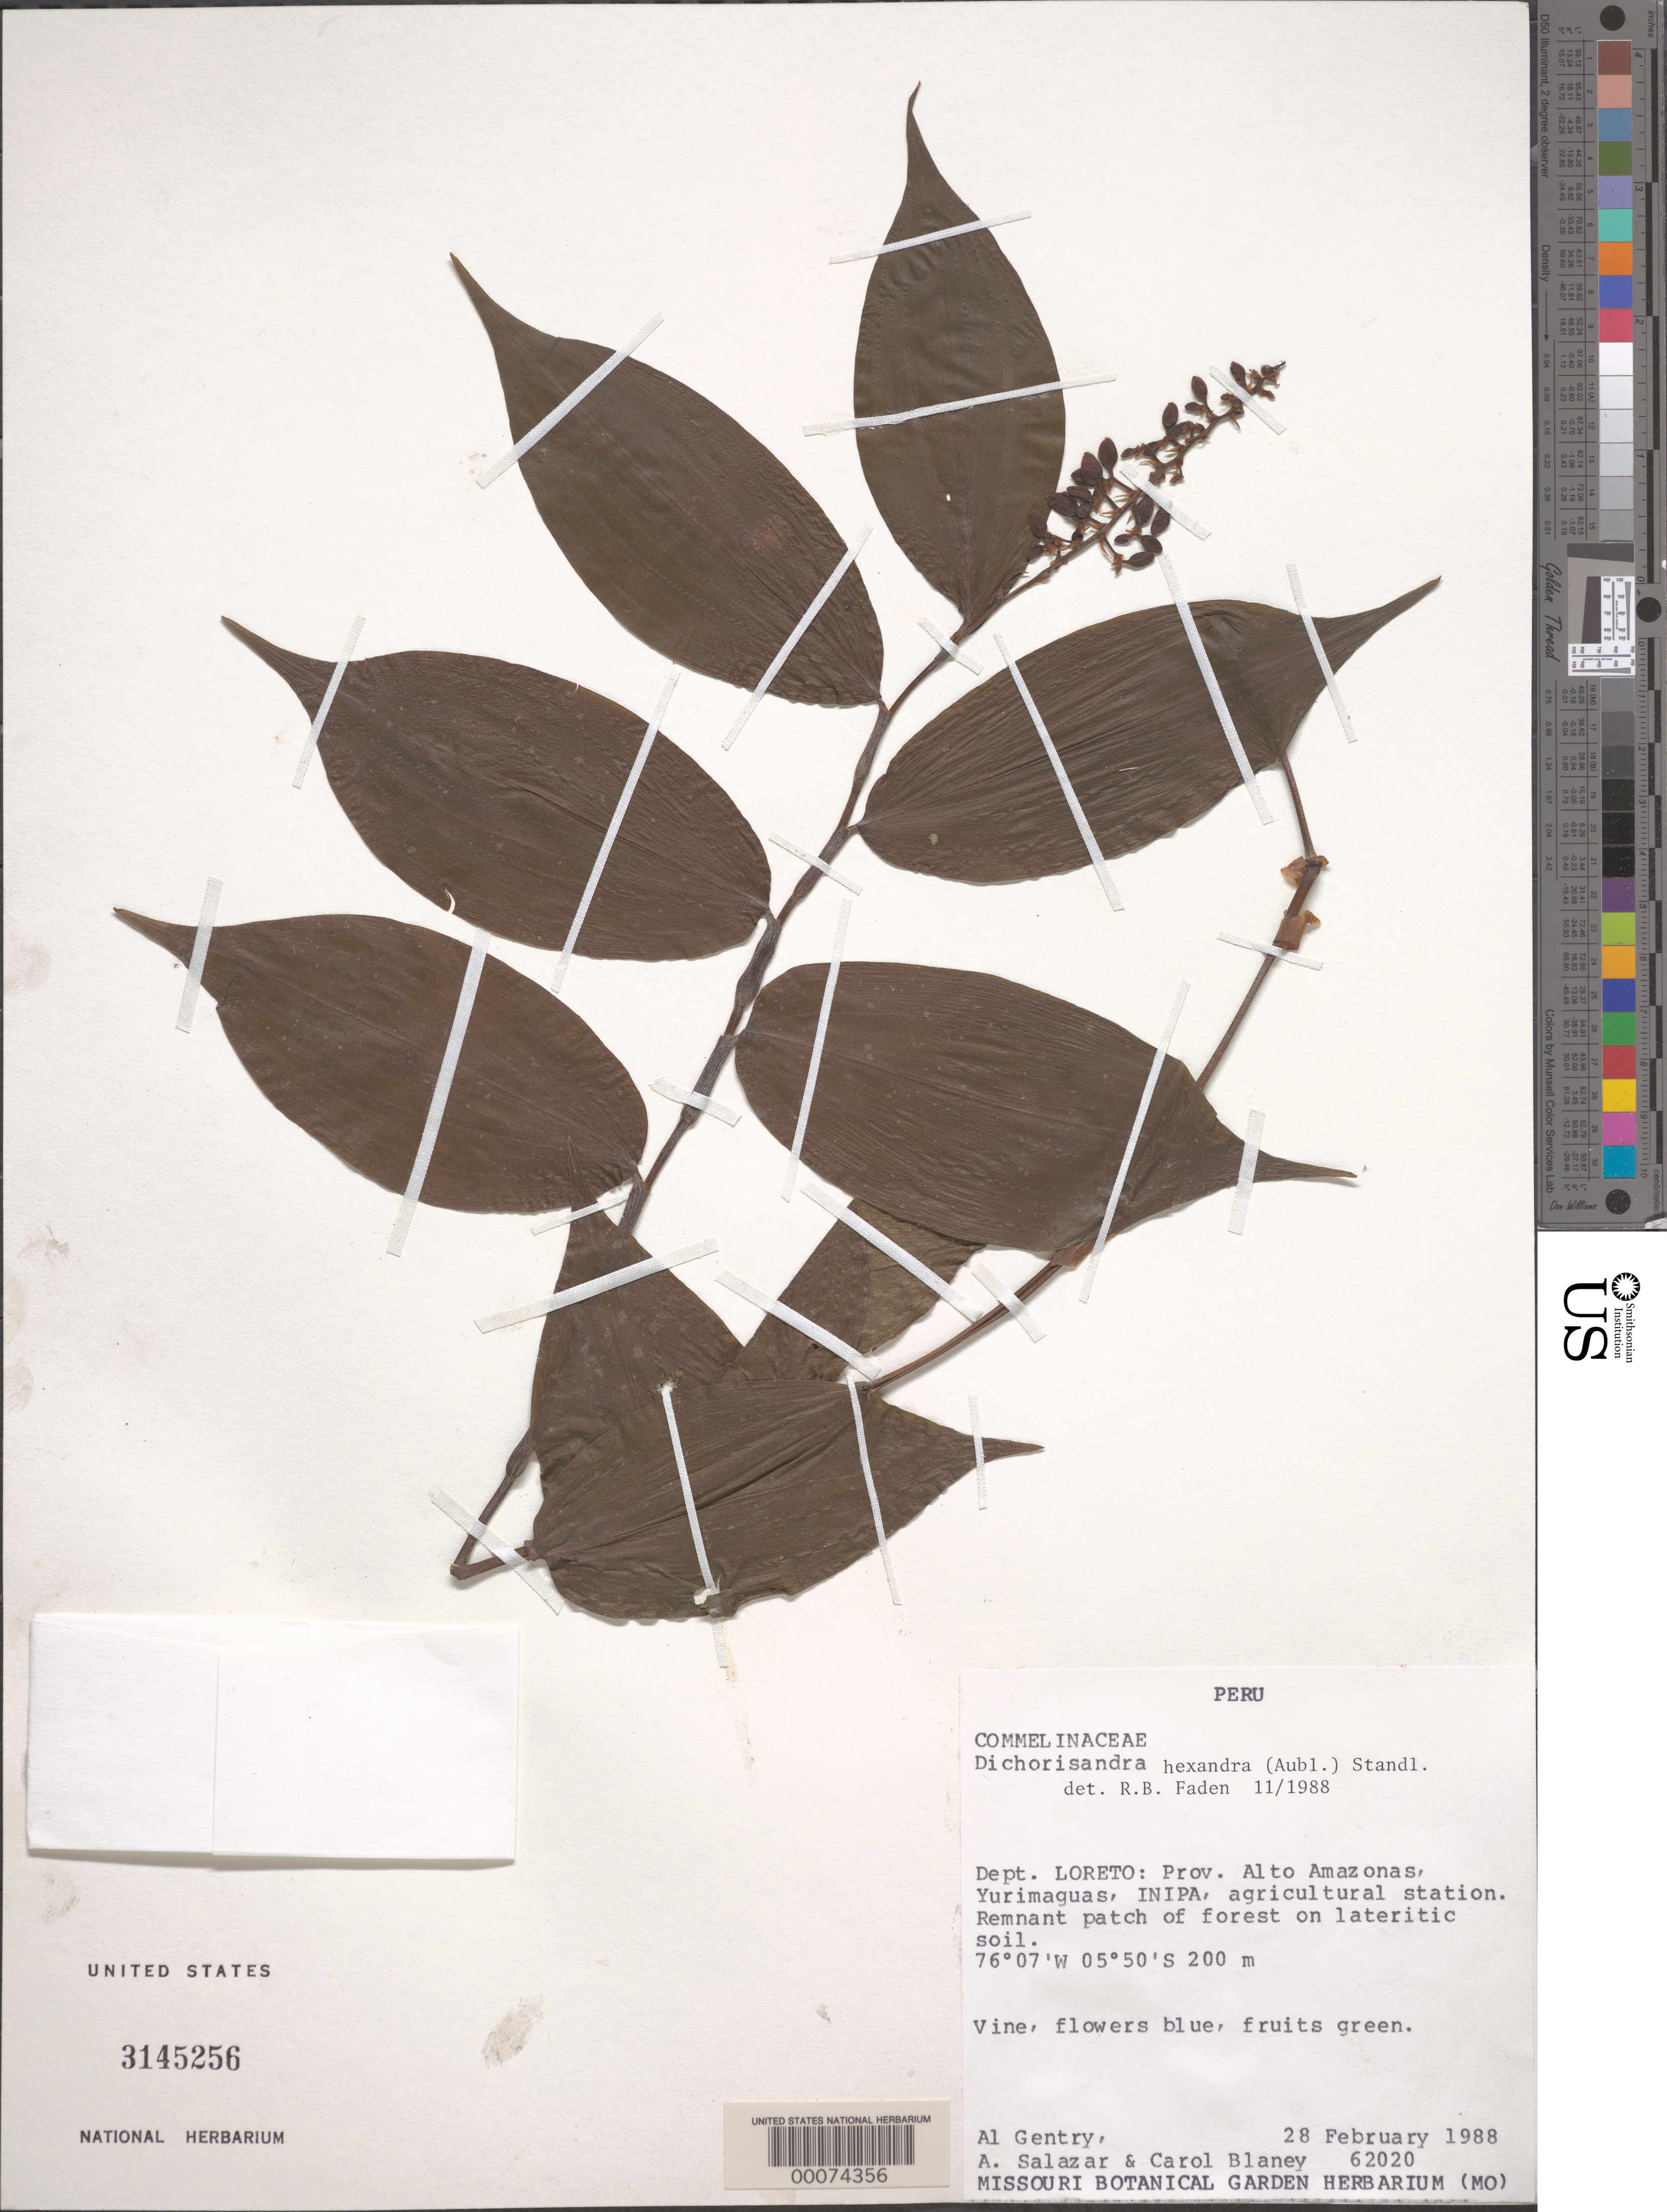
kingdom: Plantae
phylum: Tracheophyta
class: Liliopsida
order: Commelinales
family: Commelinaceae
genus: Dichorisandra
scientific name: Dichorisandra hexandra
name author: (Aubl.) Standl.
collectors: A. H. Gentry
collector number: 62020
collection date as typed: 28 Feb 1988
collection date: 1988-02-28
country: Peru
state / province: Loreto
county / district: Alto Amazonas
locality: Yurimaguas, inipa, agricultural station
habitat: Remnant patch of forest on lateritic soil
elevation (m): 200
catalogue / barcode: US 3145256